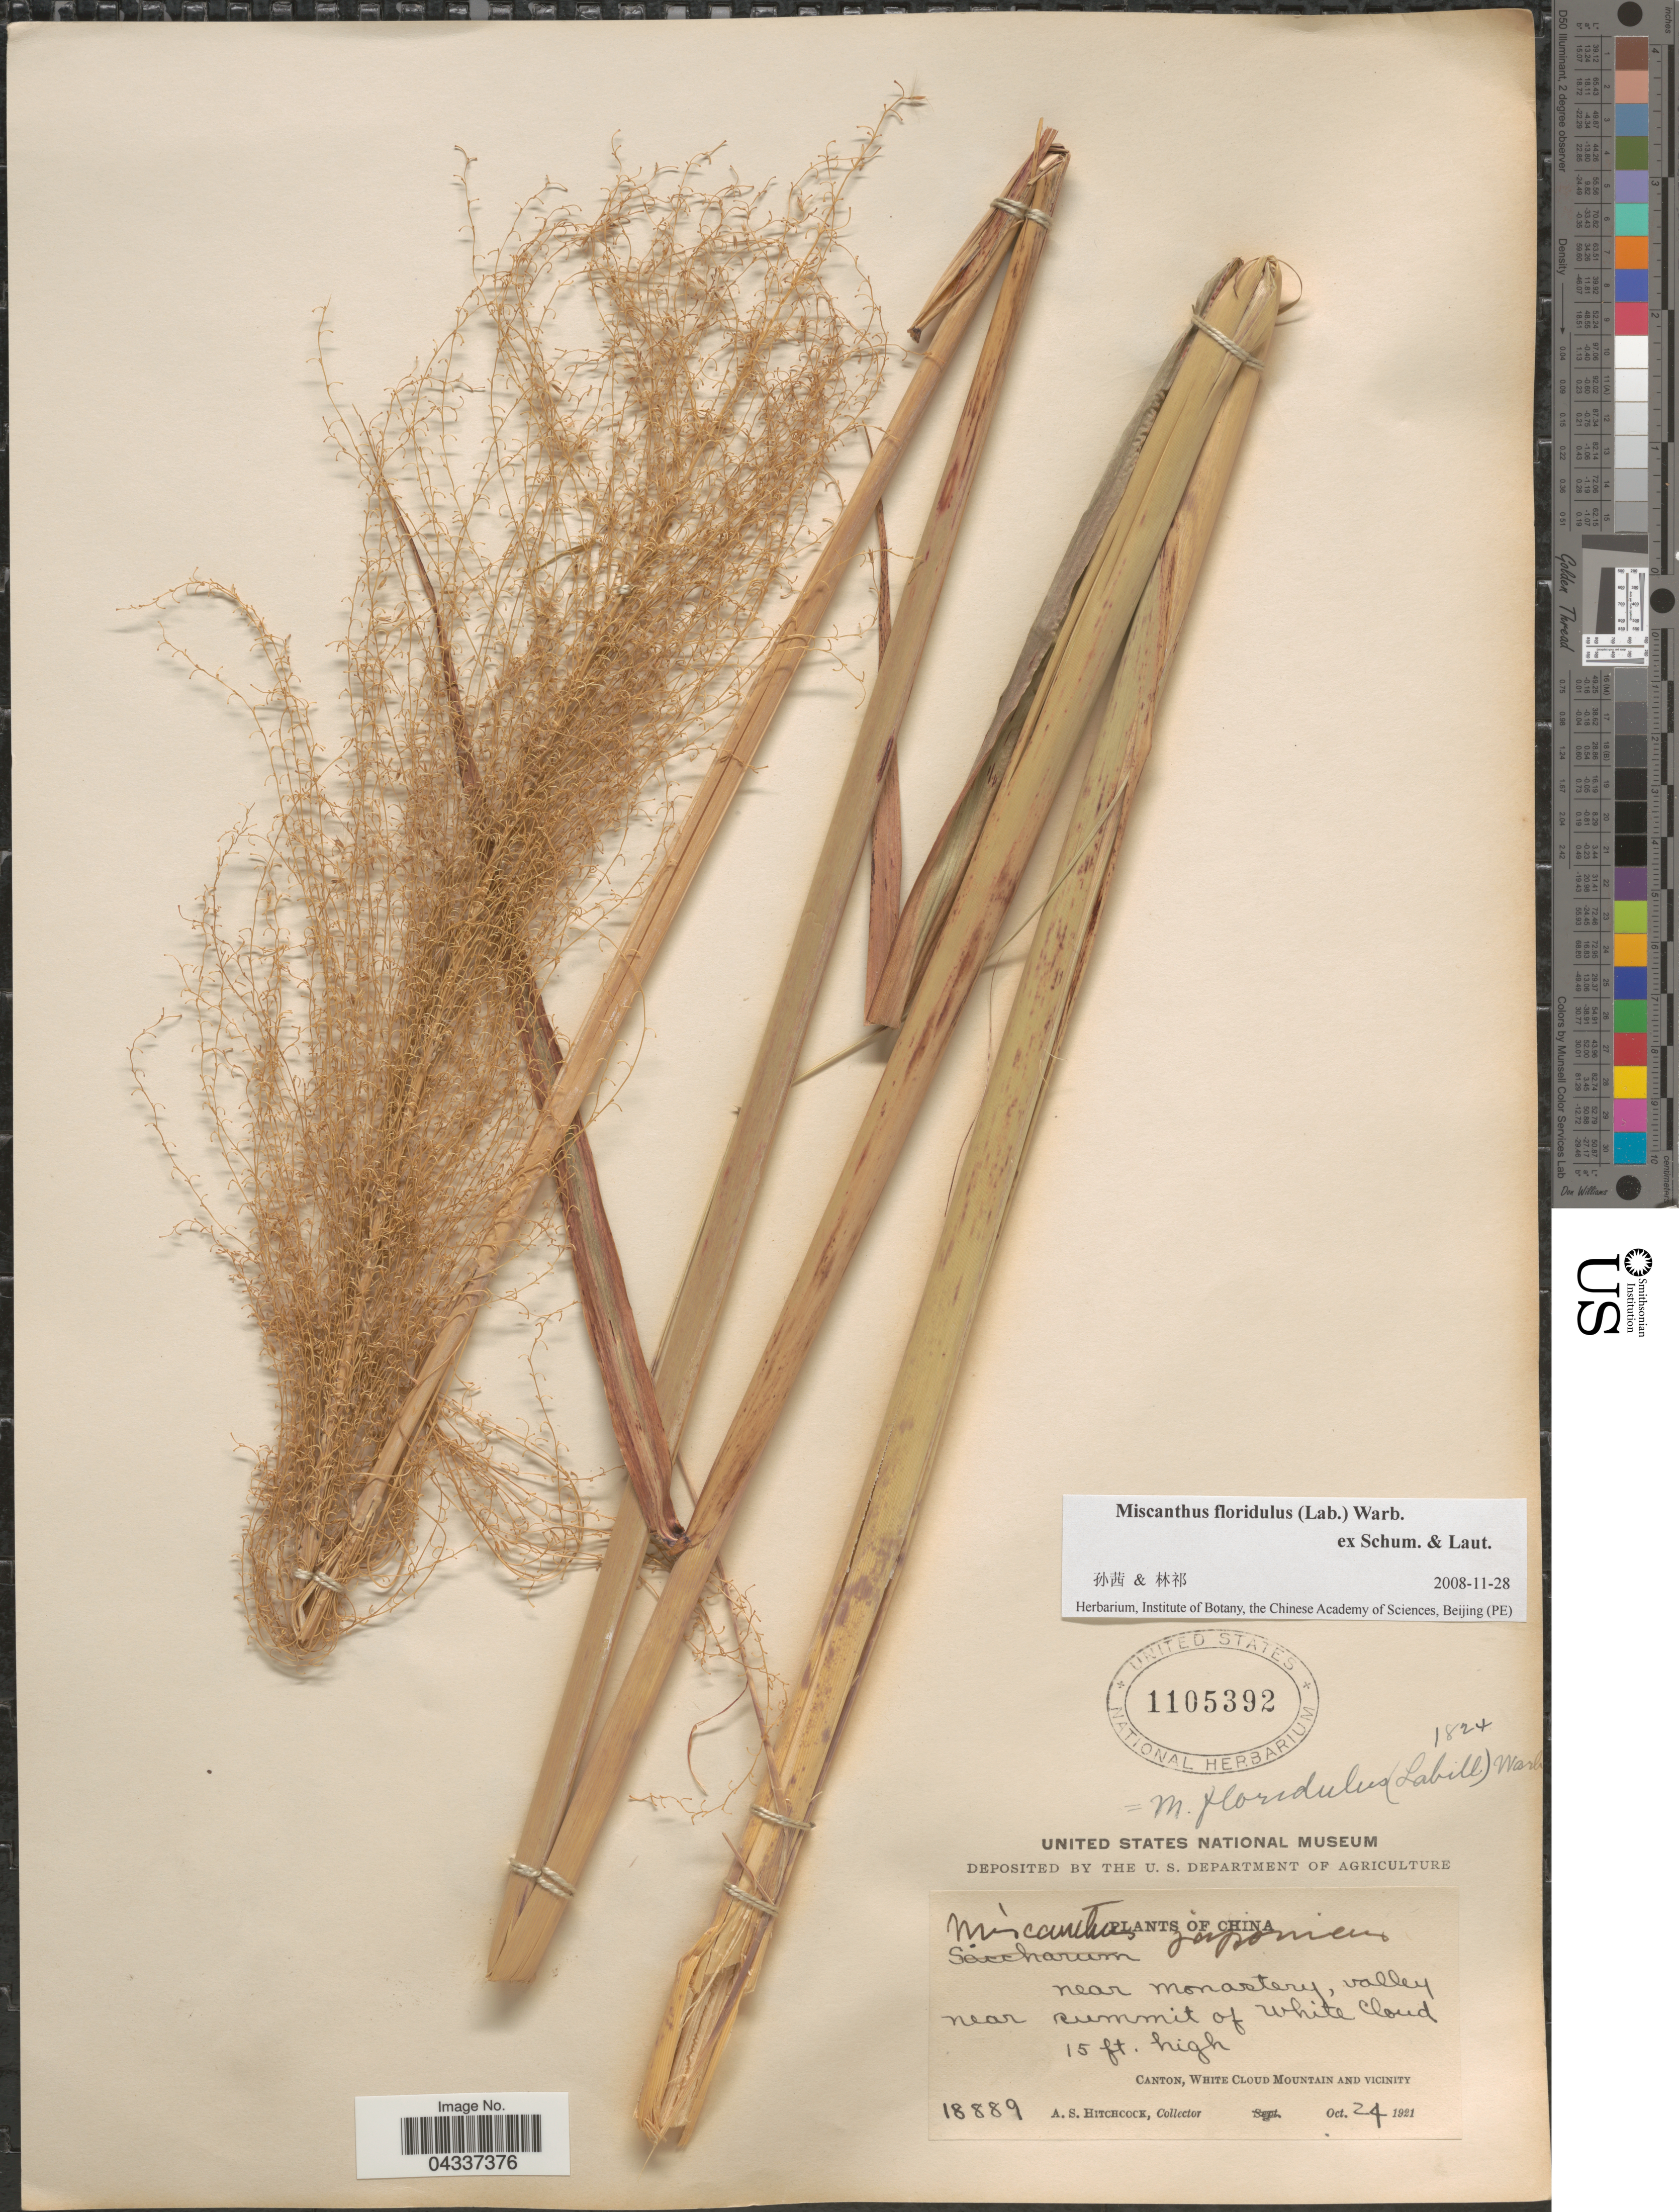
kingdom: Plantae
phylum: Tracheophyta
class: Liliopsida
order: Poales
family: Poaceae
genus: Miscanthus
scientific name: Miscanthus floridulus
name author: (Labill.) Warb.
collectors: A. S. Hitchcock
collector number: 18889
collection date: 1921-10-24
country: China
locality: Near Monastery, valley near summit of White Cloud. Canton, White Cloud Mountain and vicinity.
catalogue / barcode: US 1105392